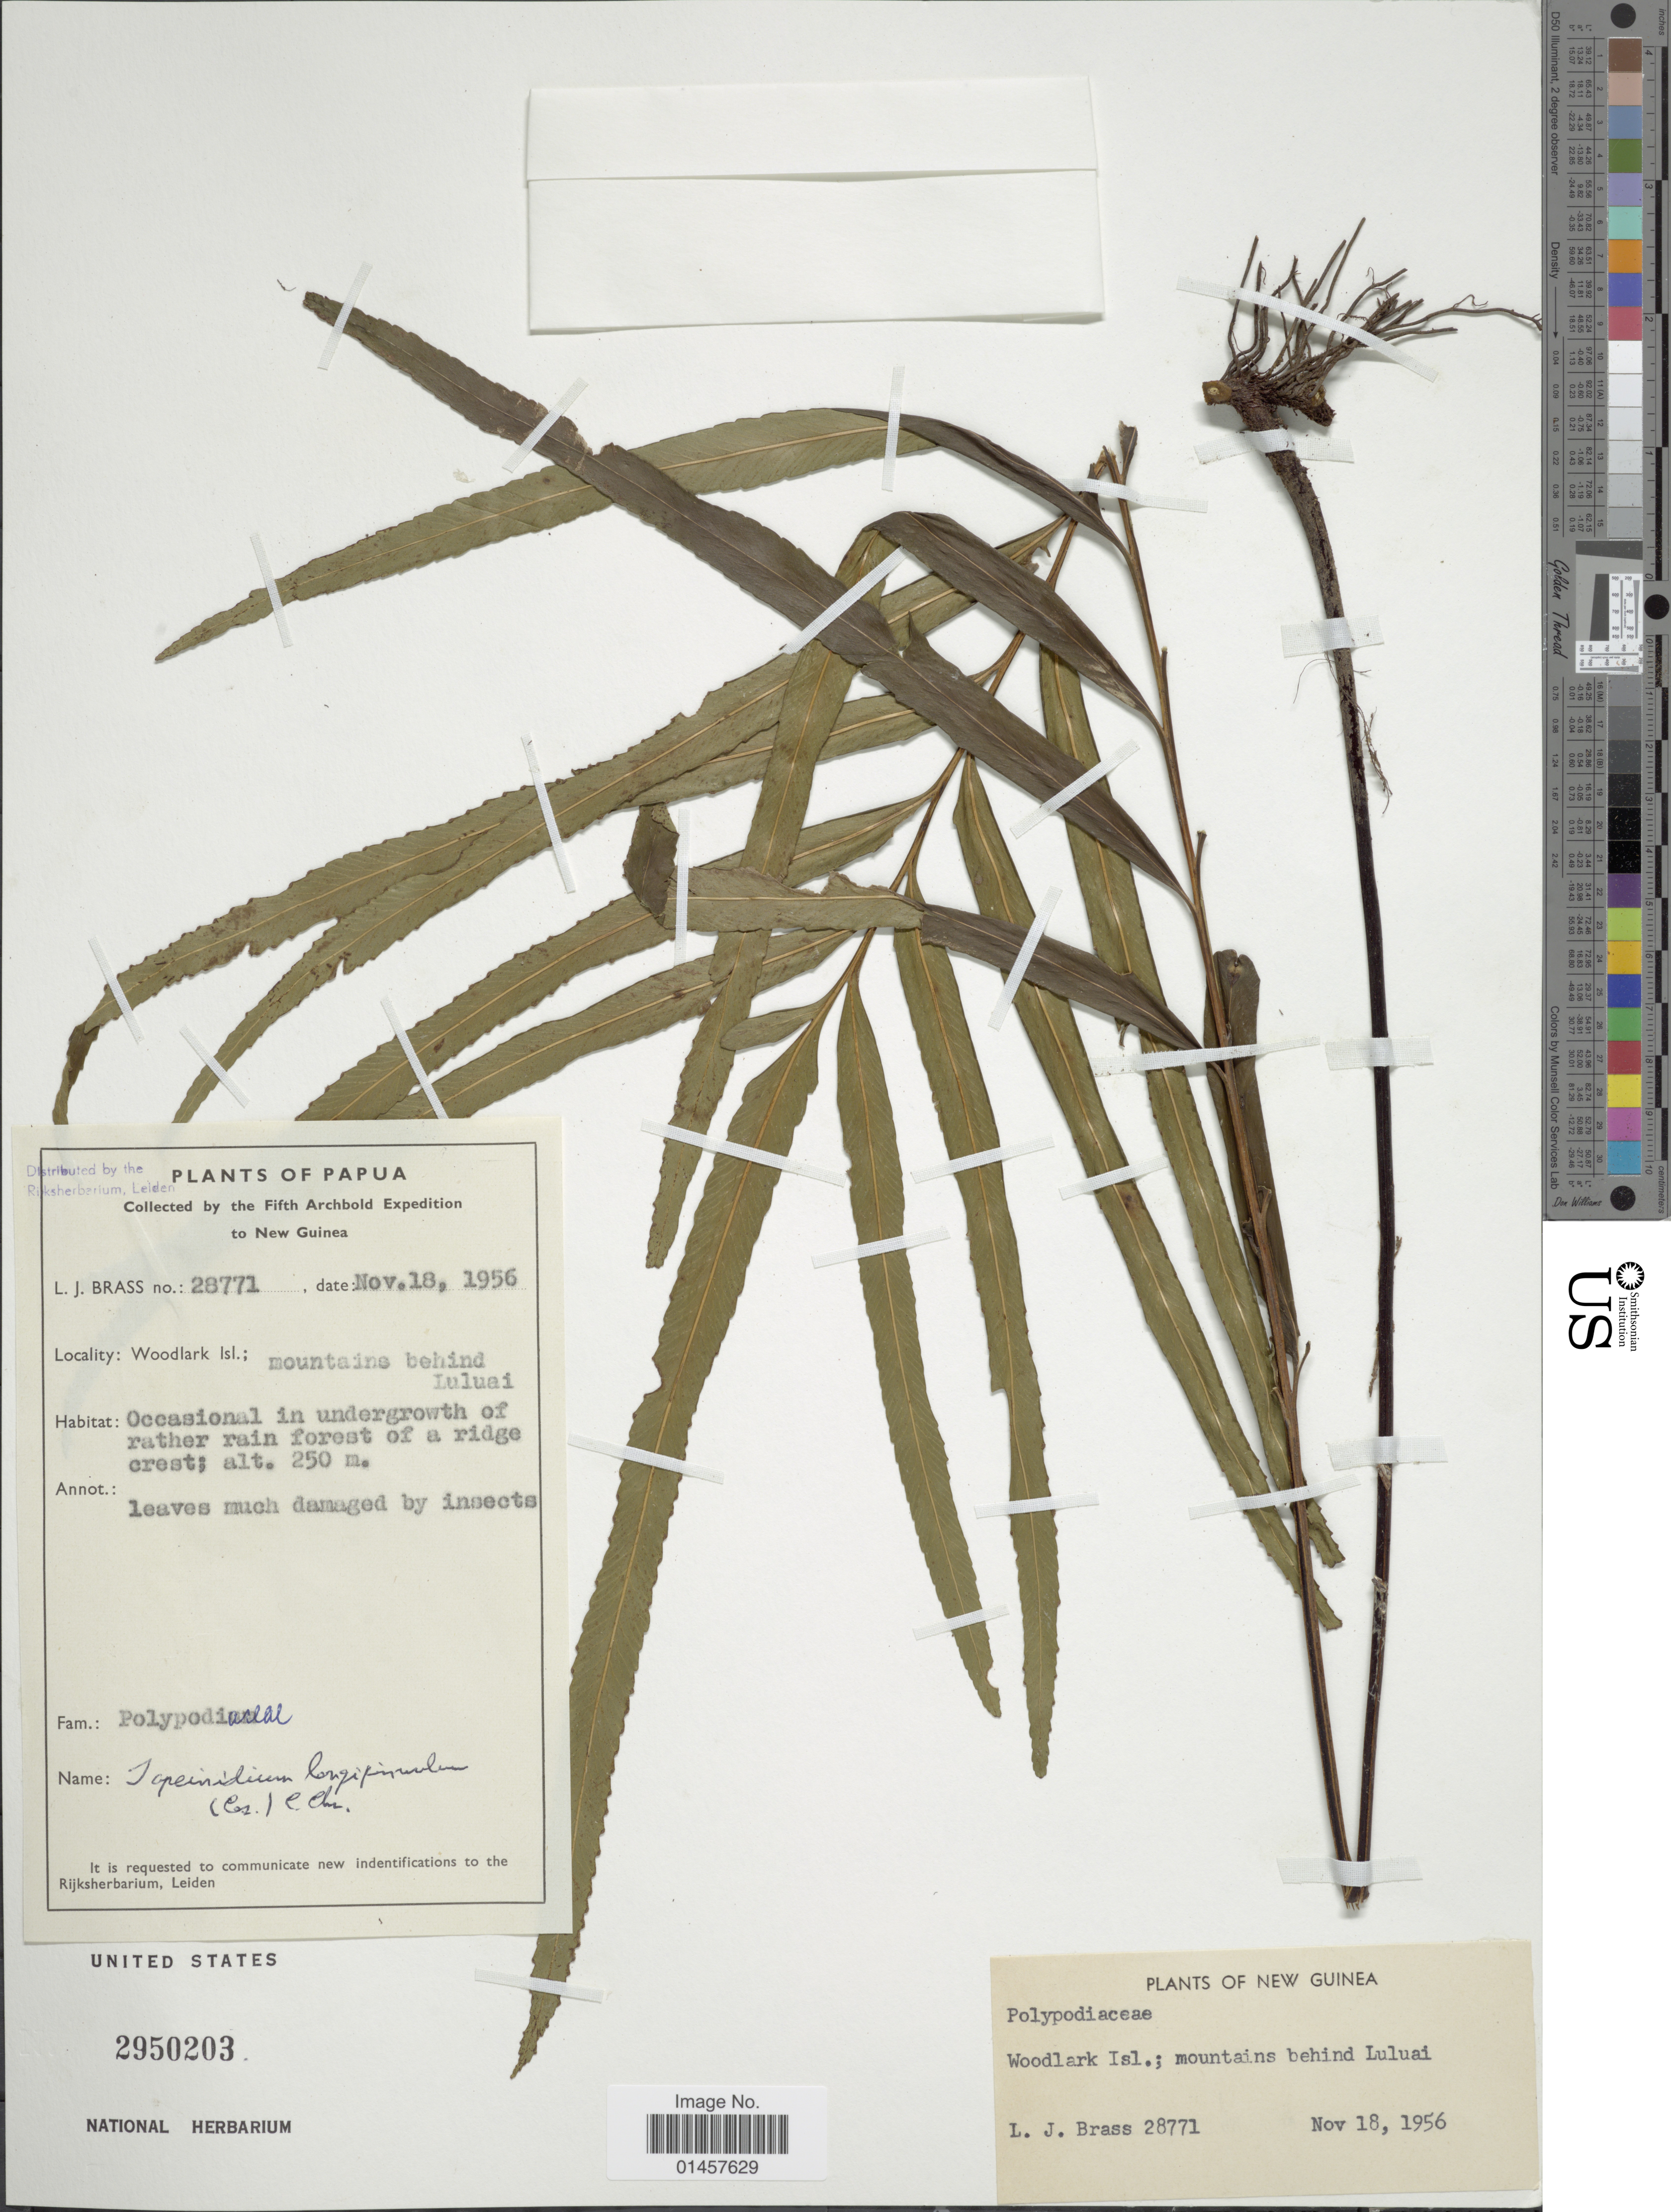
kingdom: Plantae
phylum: Tracheophyta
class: Polypodiopsida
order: Polypodiales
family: Lindsaeaceae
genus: Tapeinidium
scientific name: Tapeinidium longipinnatum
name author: (Ces.) C. Chr.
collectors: L. J. Brass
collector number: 28771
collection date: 1956-11-18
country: Indonesia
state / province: Papua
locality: Papua, Woodlark Isl.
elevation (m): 250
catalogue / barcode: US 2950203